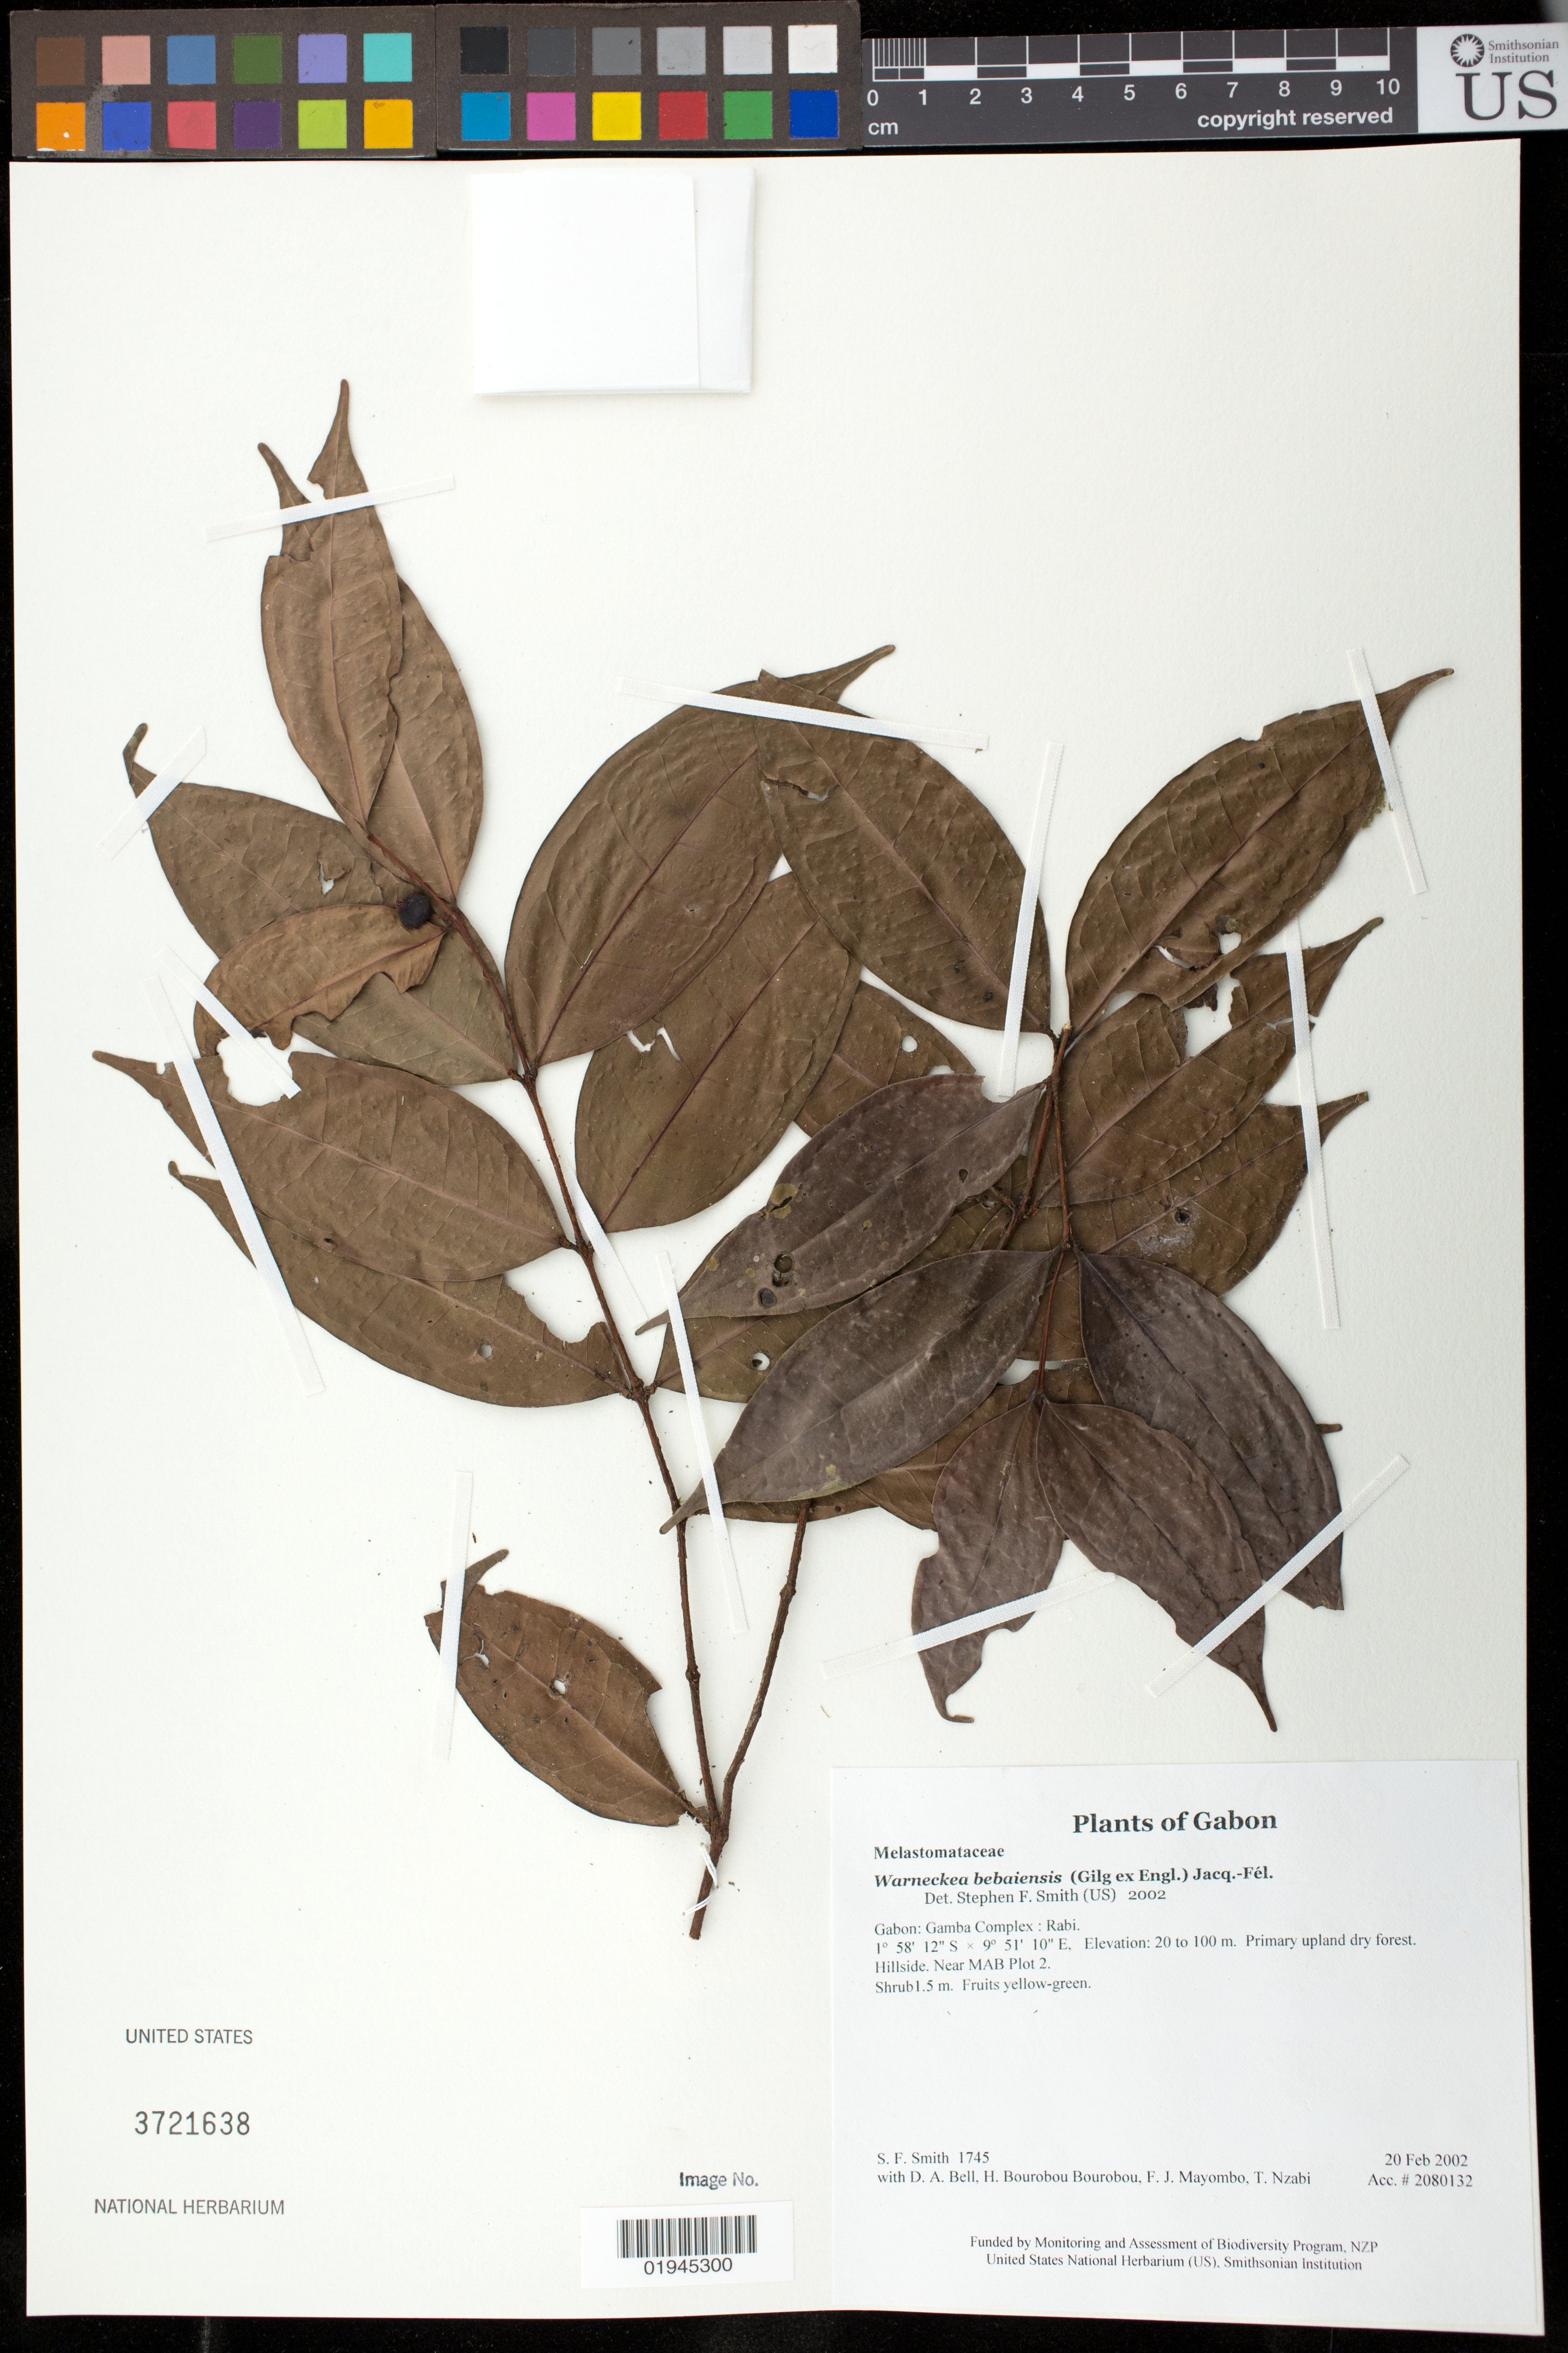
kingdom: Plantae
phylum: Tracheophyta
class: Magnoliopsida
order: Myrtales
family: Melastomataceae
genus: Warneckea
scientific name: Warneckea bebaiensis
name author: (Gilg ex Engl.) Jacq.-Fél.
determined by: Smith, Stephen F., (US), NMNH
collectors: S.F. Smith, D. A. Bell, H. Bourobou Bourobou & F. J. Mayombo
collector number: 1745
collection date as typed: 20 Feb 2002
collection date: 2002-02-20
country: Gabon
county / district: Gamba Complex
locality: Rabi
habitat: Primary upland dry forest. Hillside. Near MAB Plot 2.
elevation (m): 20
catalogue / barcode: US 3721638